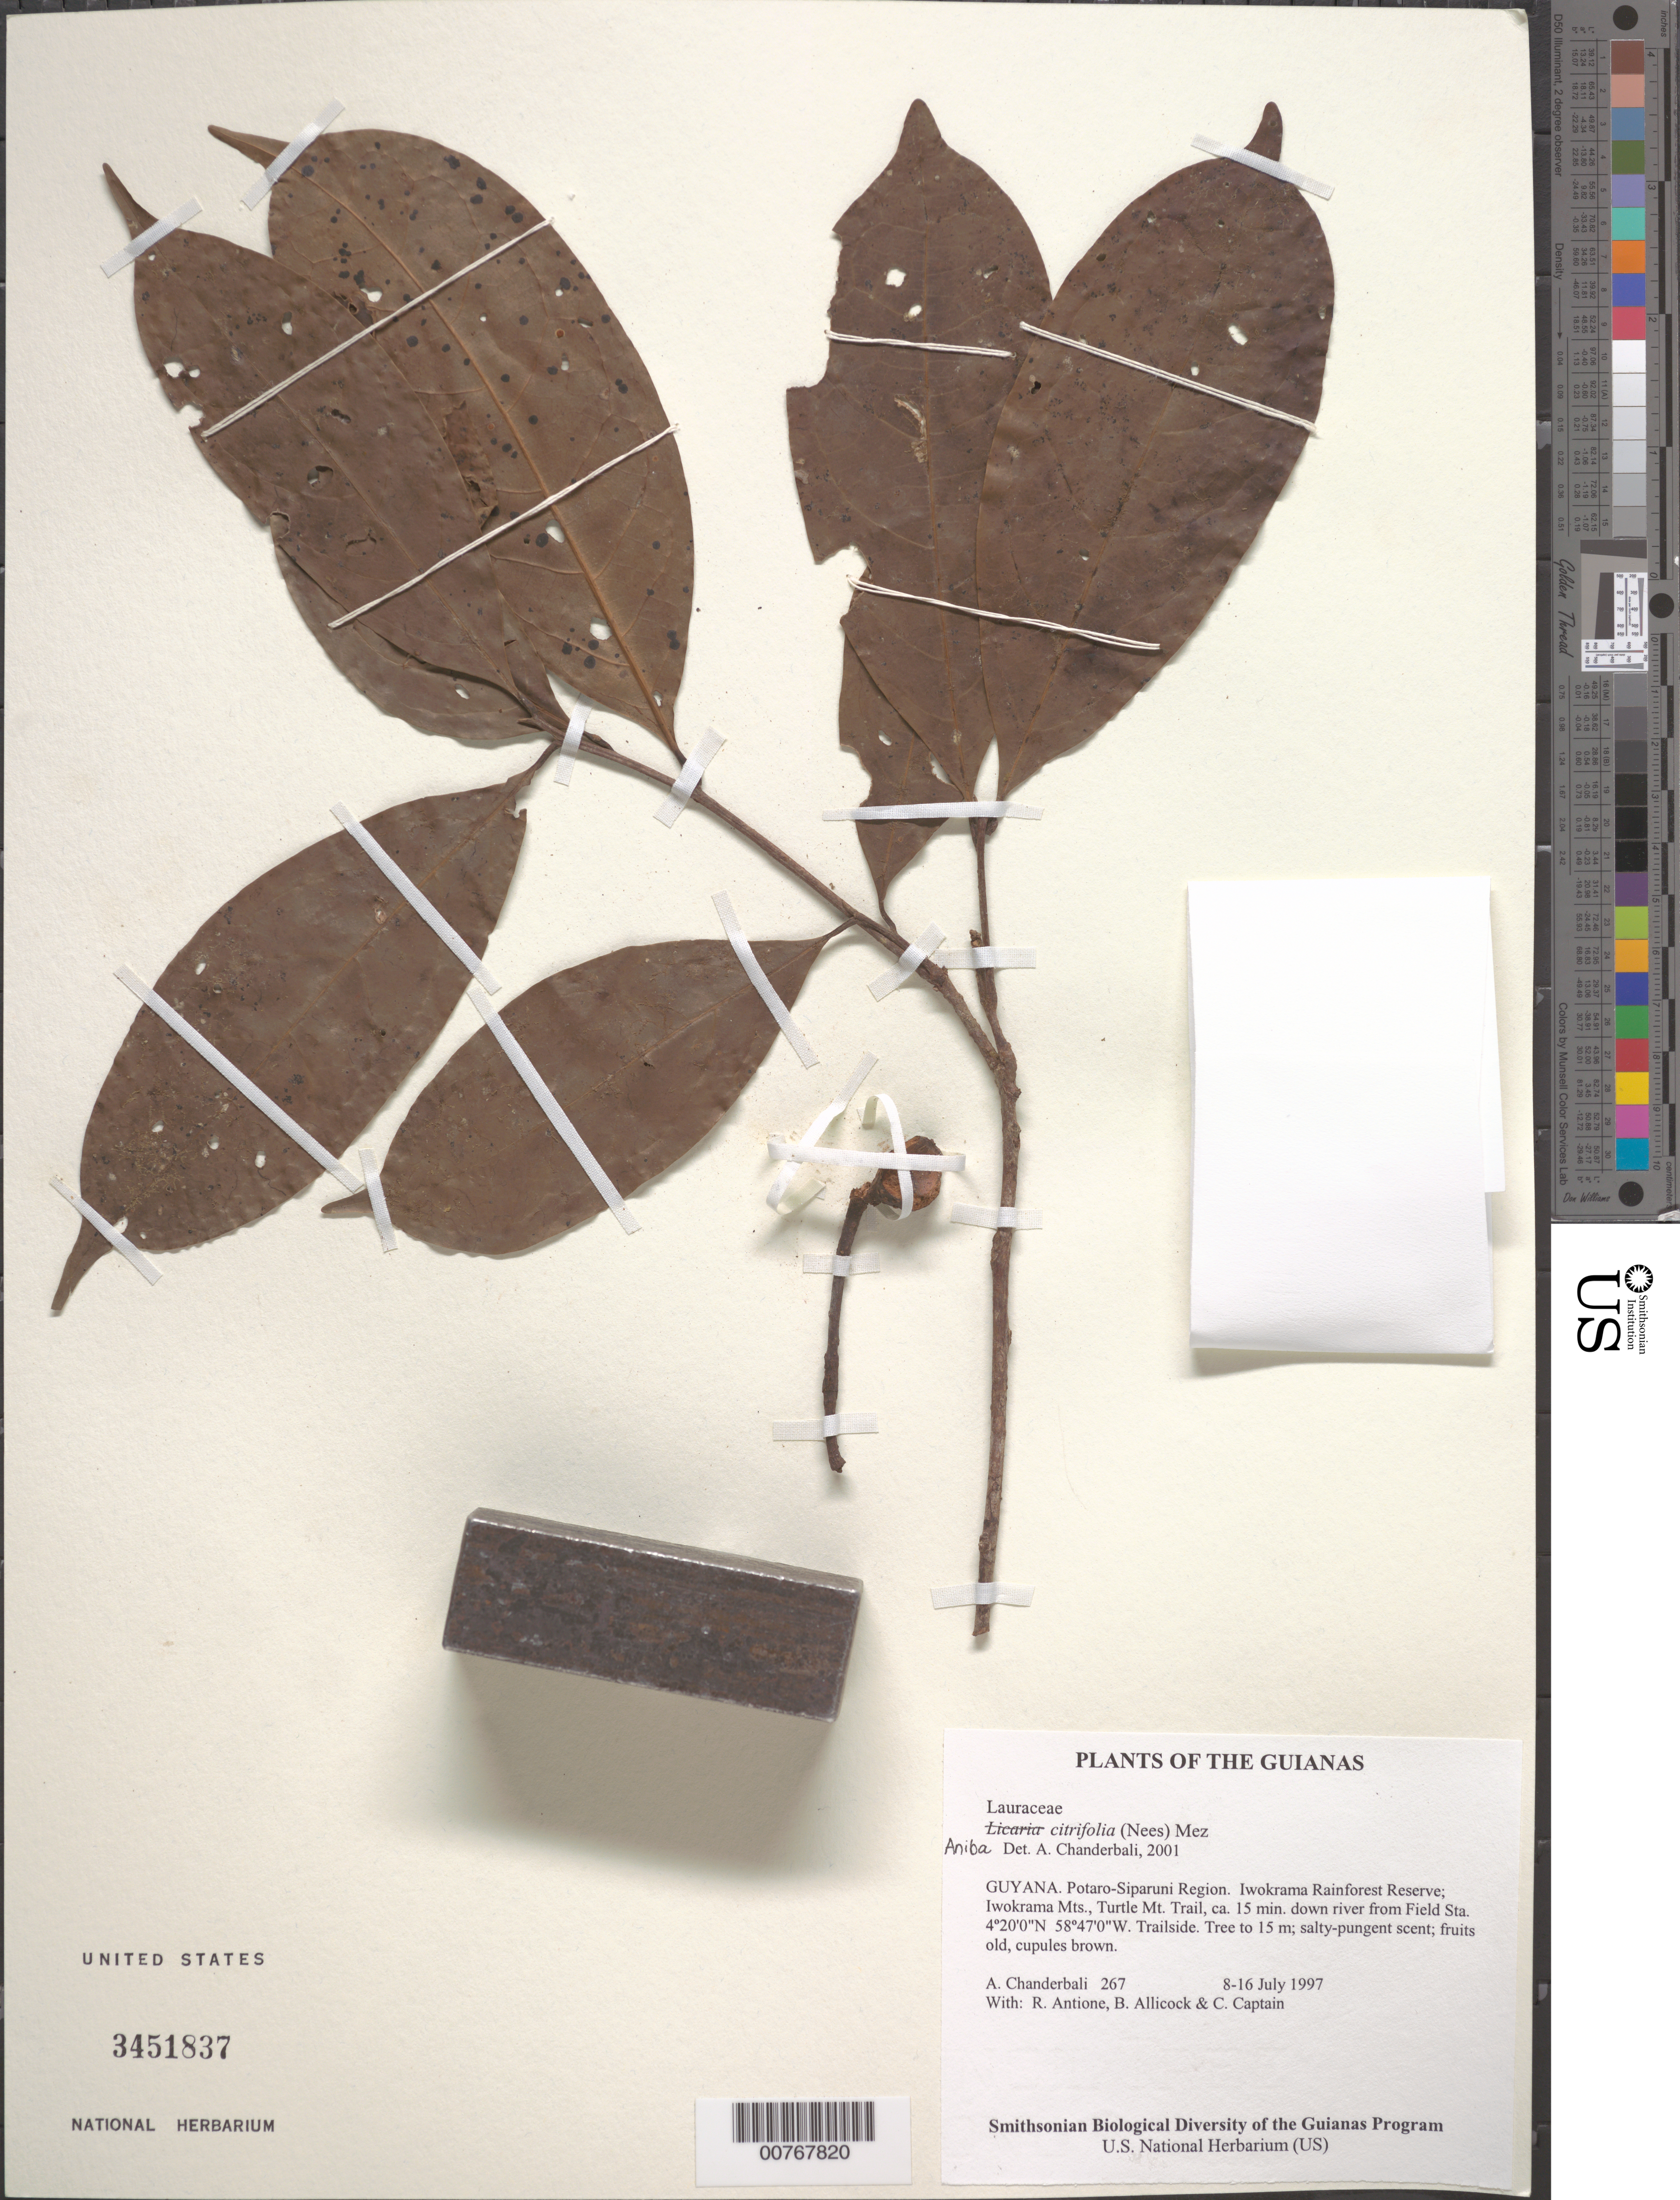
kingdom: Plantae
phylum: Tracheophyta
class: Magnoliopsida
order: Laurales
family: Lauraceae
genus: Aniba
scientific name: Aniba citrifolia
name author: (Nees) Mez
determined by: Chanderbali, Andre Shashi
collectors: A. S. Chanderbali, R. Antione, B. Allicock & C. Captain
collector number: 267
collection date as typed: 8-16 July 1997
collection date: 1997-07-08/1997-07-16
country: Guyana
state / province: Potaro-Siparuni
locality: Iwokrama Rainforest Reserve; Iwokrama Mts., Turtle Mt. Trail, ca. 15 min. down river from Field Station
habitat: Trailside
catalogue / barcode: US 3451837